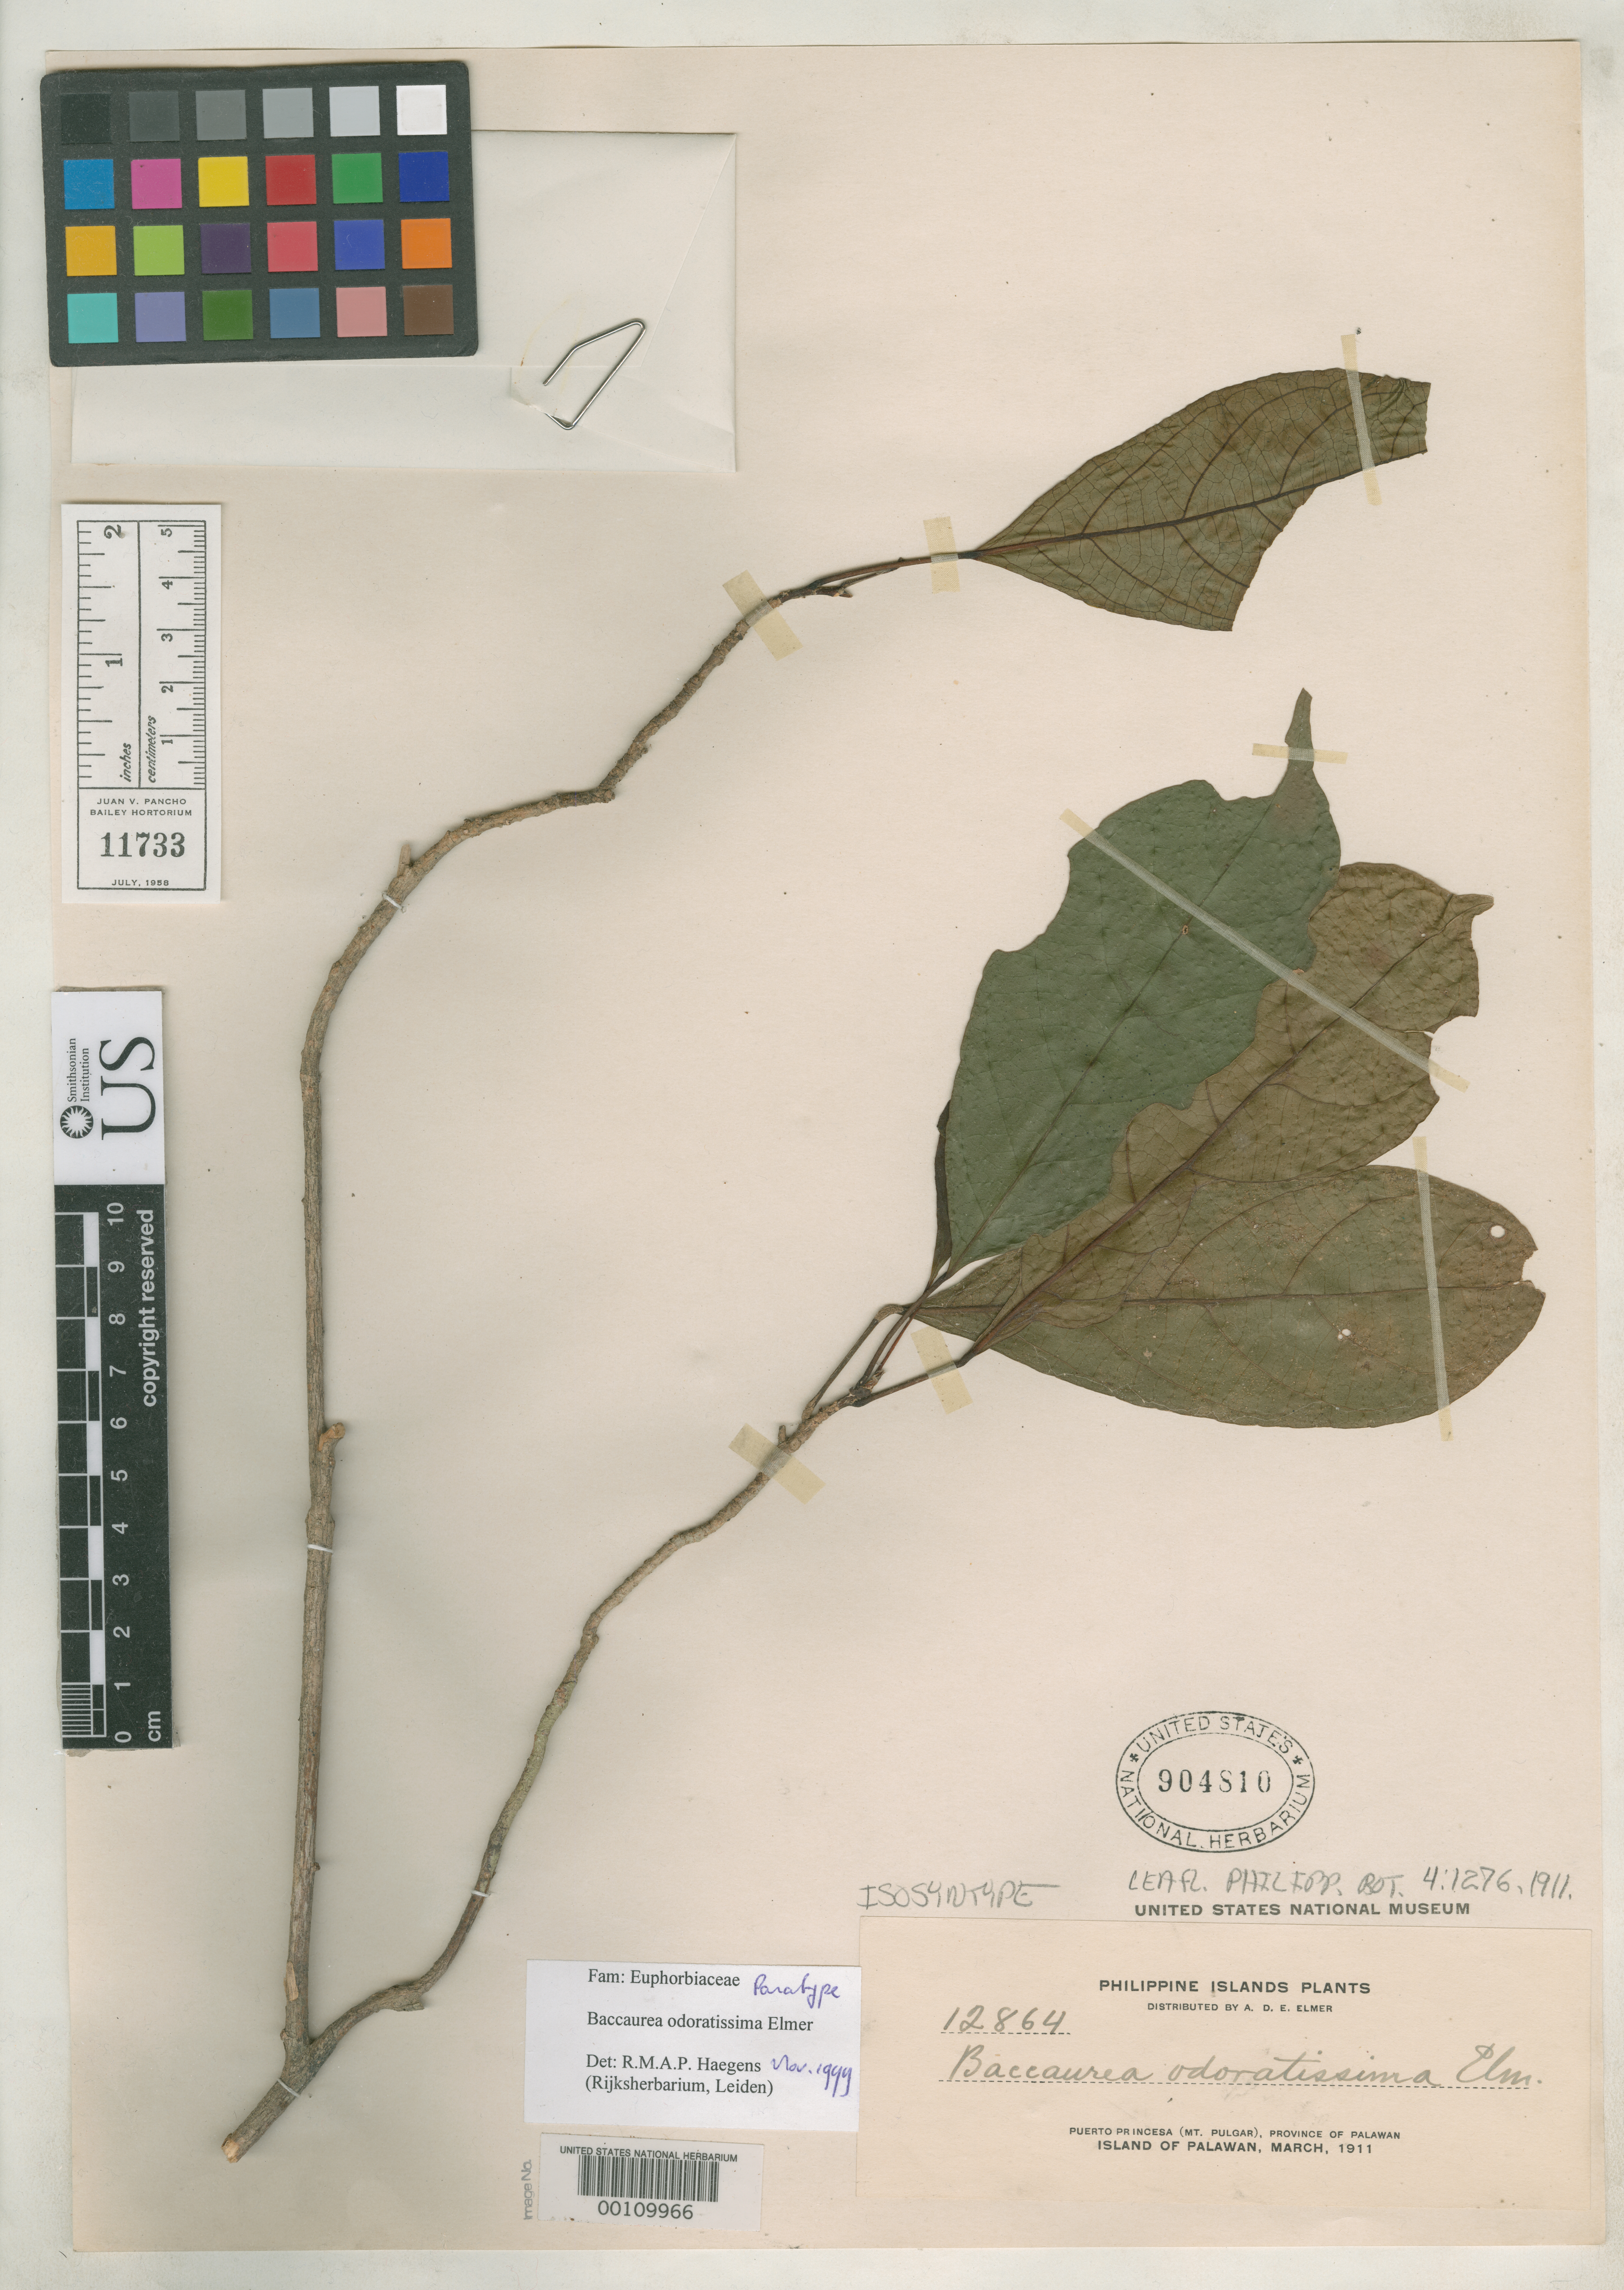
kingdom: Plantae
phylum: Tracheophyta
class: Magnoliopsida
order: Malpighiales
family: Phyllanthaceae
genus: Baccaurea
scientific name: Baccaurea odoratissima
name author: Elmer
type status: Isosyntype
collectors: A. D. E. Elmer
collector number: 12864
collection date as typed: Mar 1911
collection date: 1911-03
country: Philippines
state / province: Mimaropa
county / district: Palawan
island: Palawan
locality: Puerto Princesa, Mount Pulga. [= Mount Pulgar?]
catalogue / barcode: US 904810